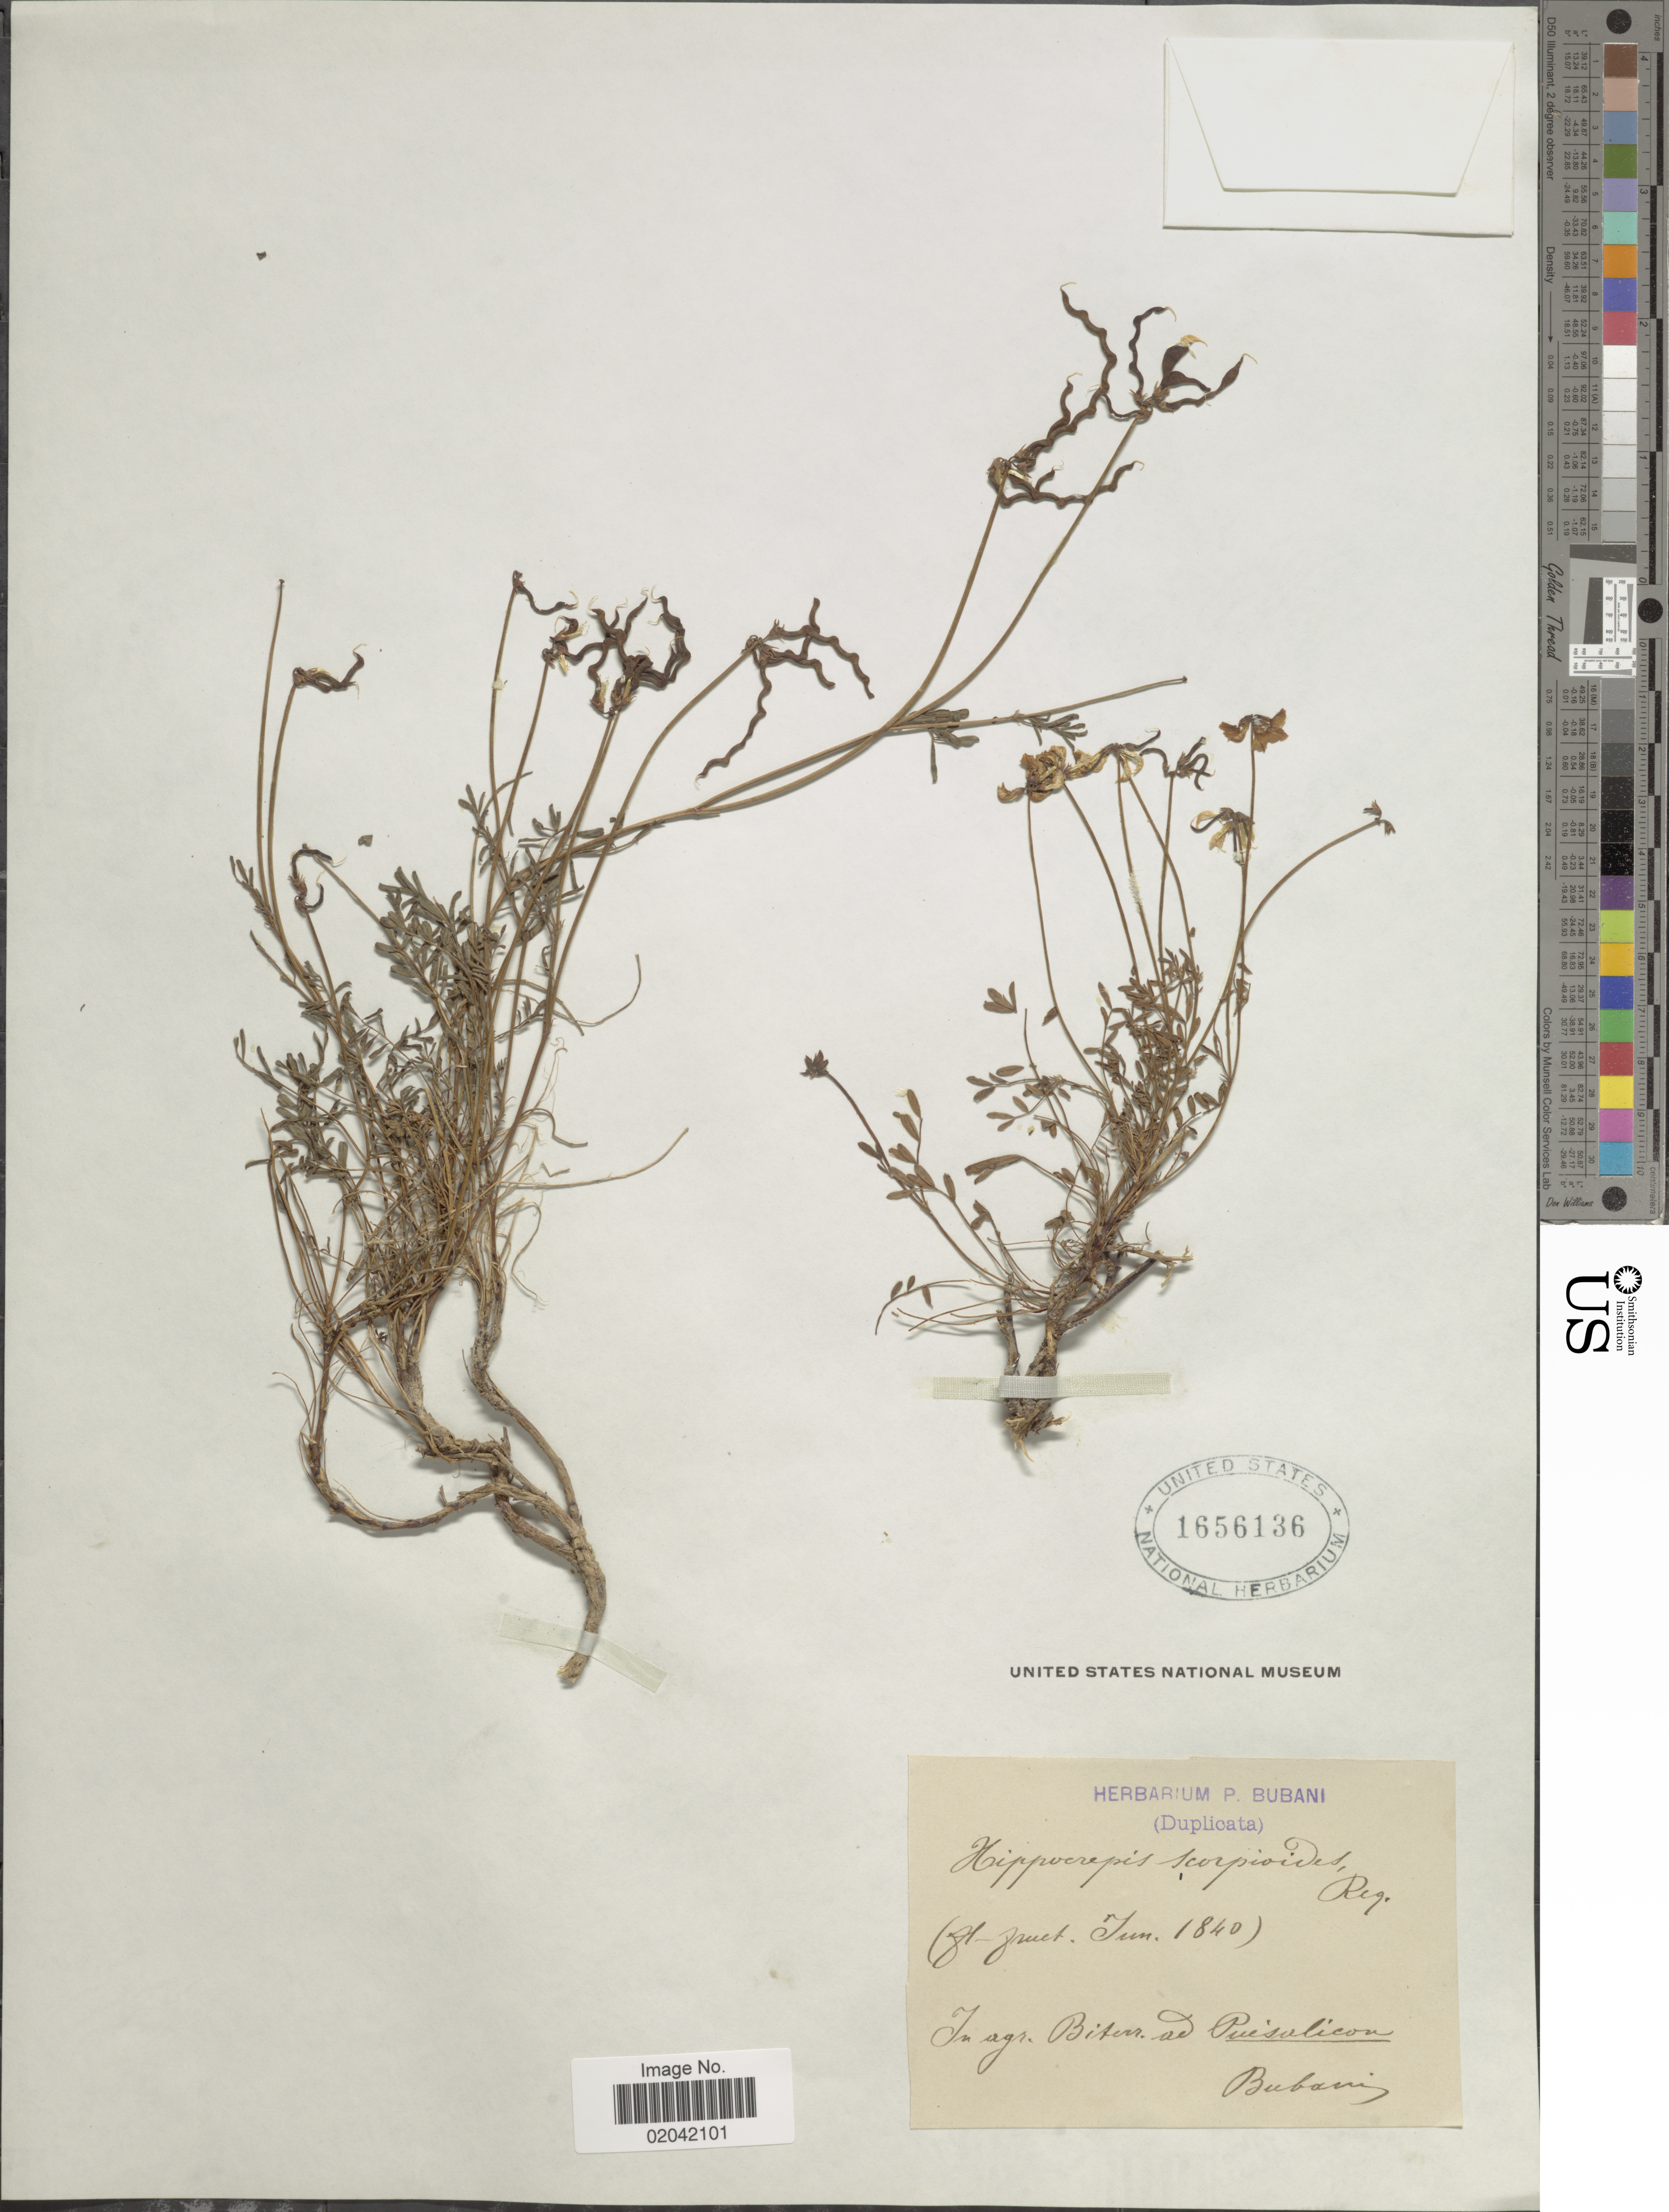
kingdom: Plantae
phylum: Tracheophyta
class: Magnoliopsida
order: Fabales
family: Fabaceae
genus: Hippocrepis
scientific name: Hippocrepis scorpioides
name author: Benth.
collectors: P. Bubani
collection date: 1840-06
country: France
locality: In agr. Biterr. ad Puisalicon [Puissalicon].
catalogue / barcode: US 1656136